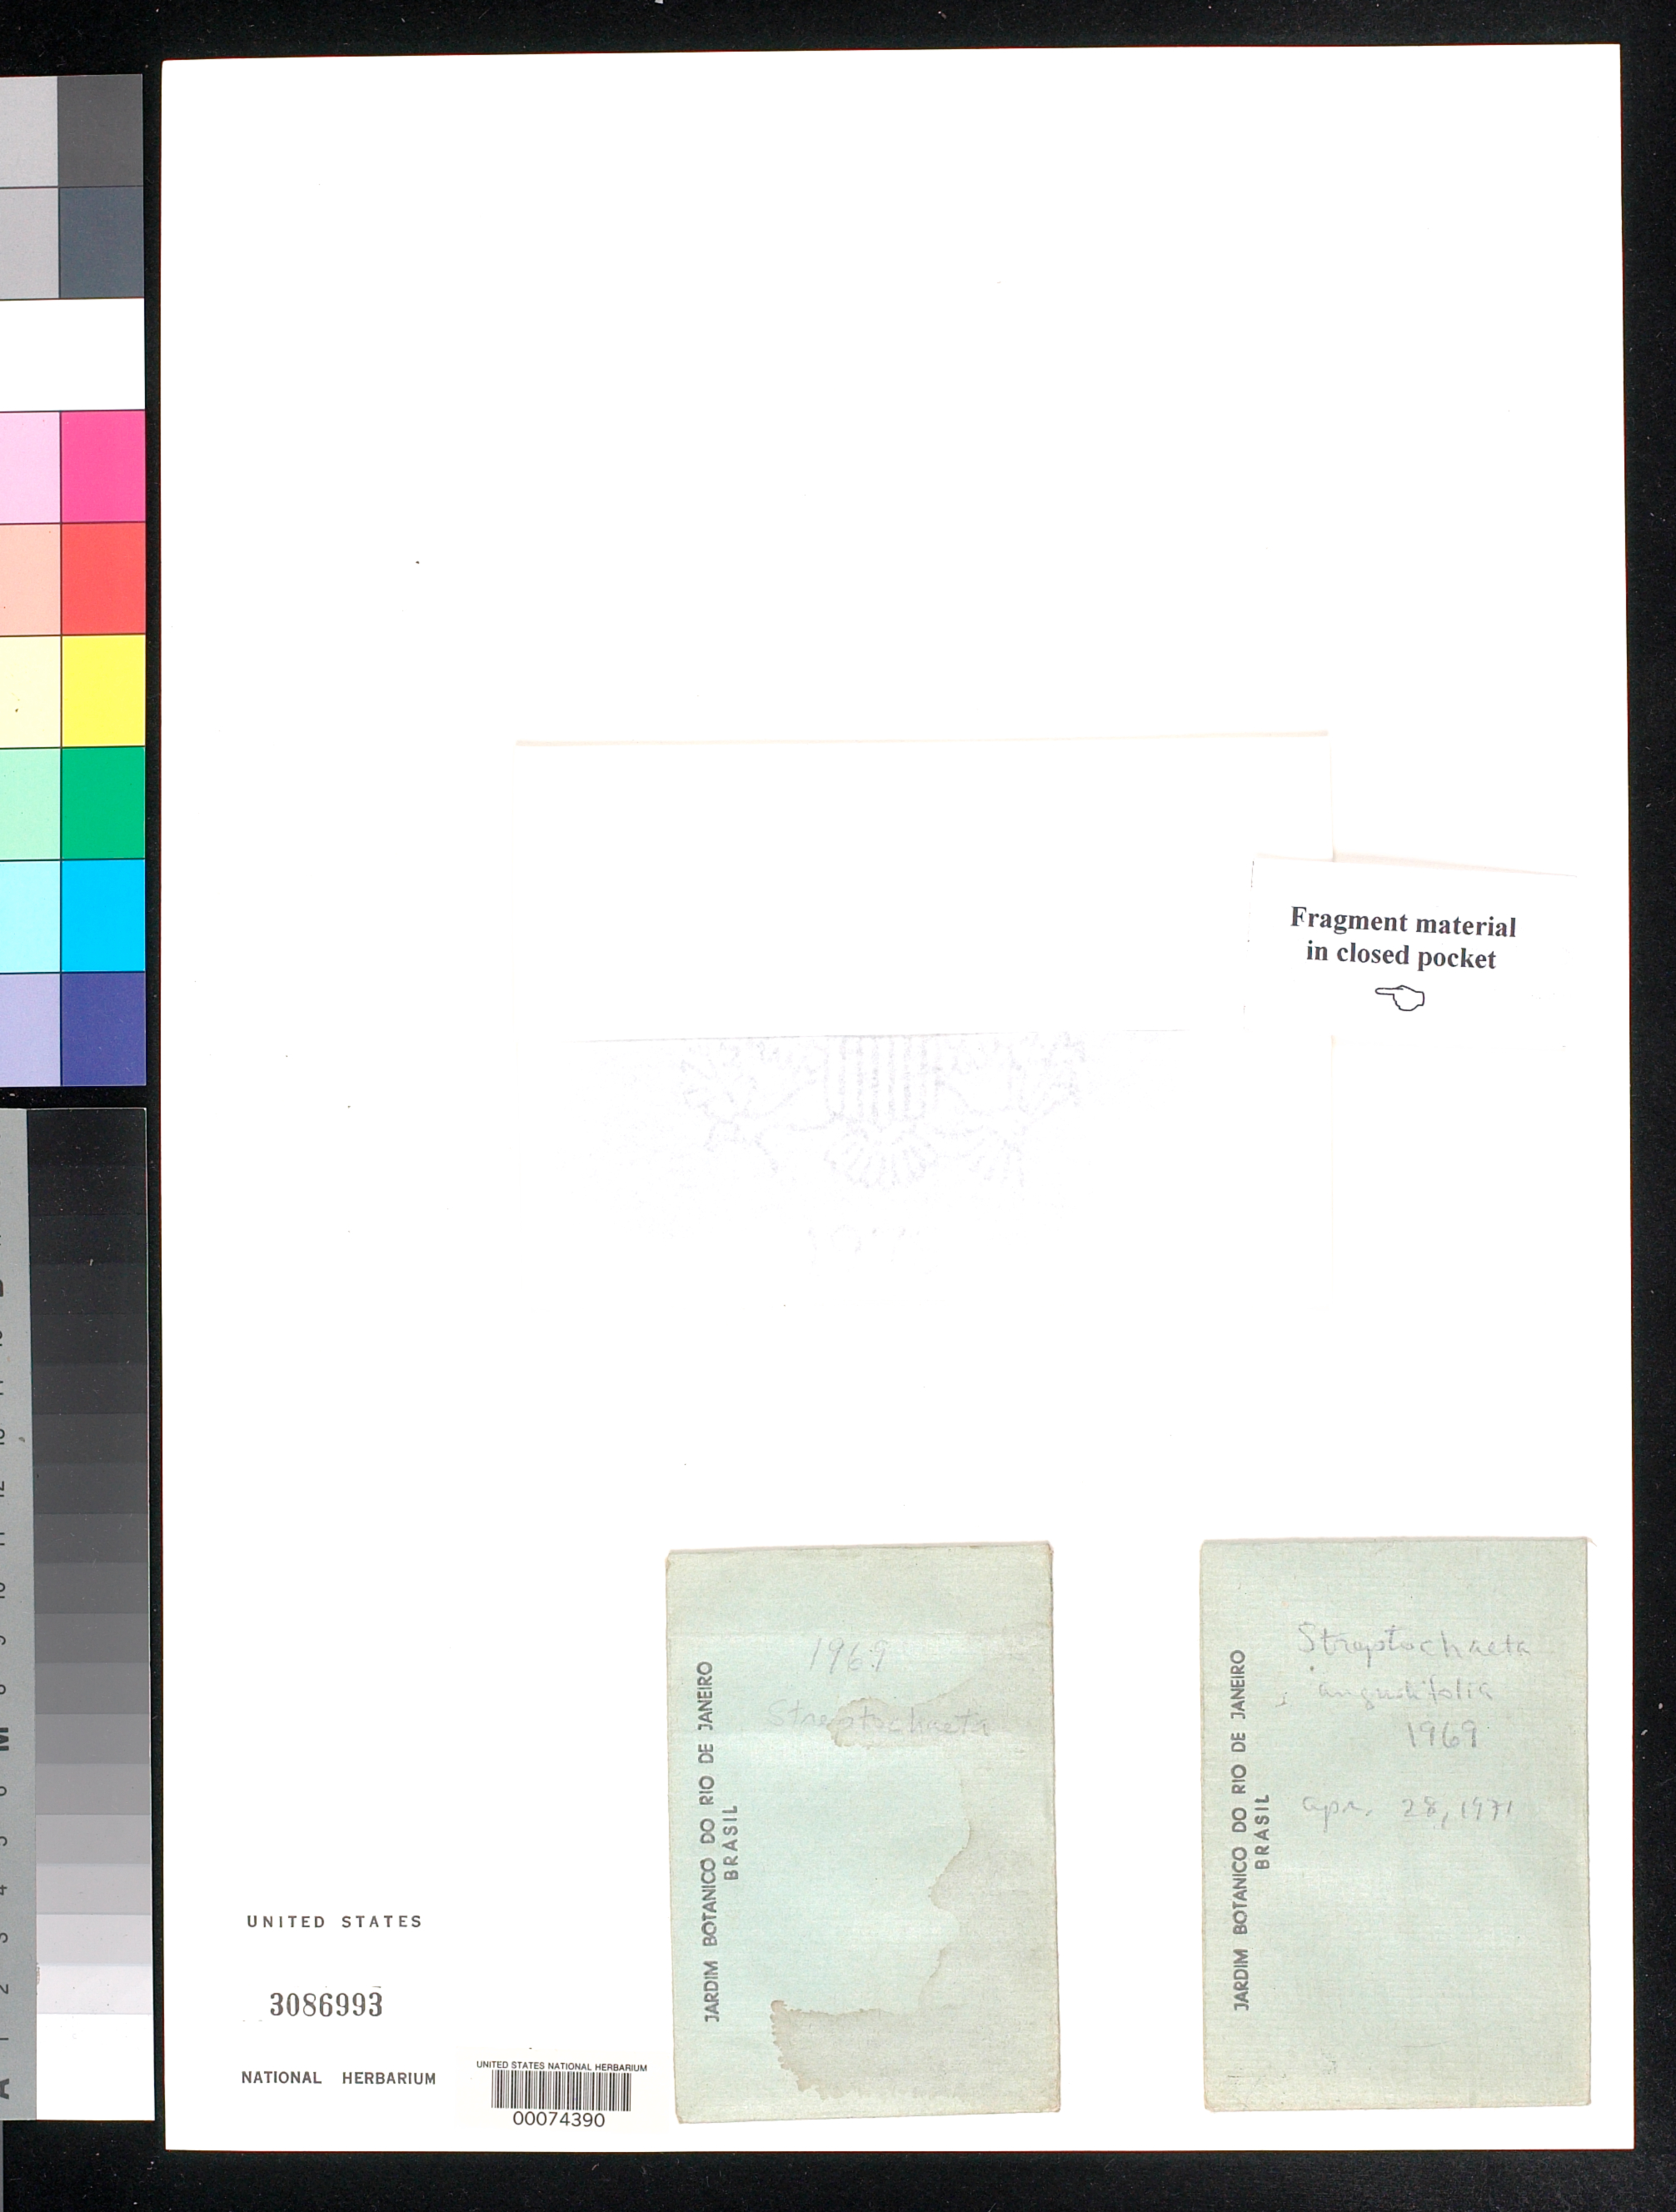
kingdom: Plantae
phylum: Tracheophyta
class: Liliopsida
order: Poales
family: Poaceae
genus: Streptochaeta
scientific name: Streptochaeta angustifolia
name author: Soderstr.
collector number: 1969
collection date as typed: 28 Apr 1971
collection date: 1971-04-28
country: Brazil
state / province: Minas Gerais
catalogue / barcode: US 3086993